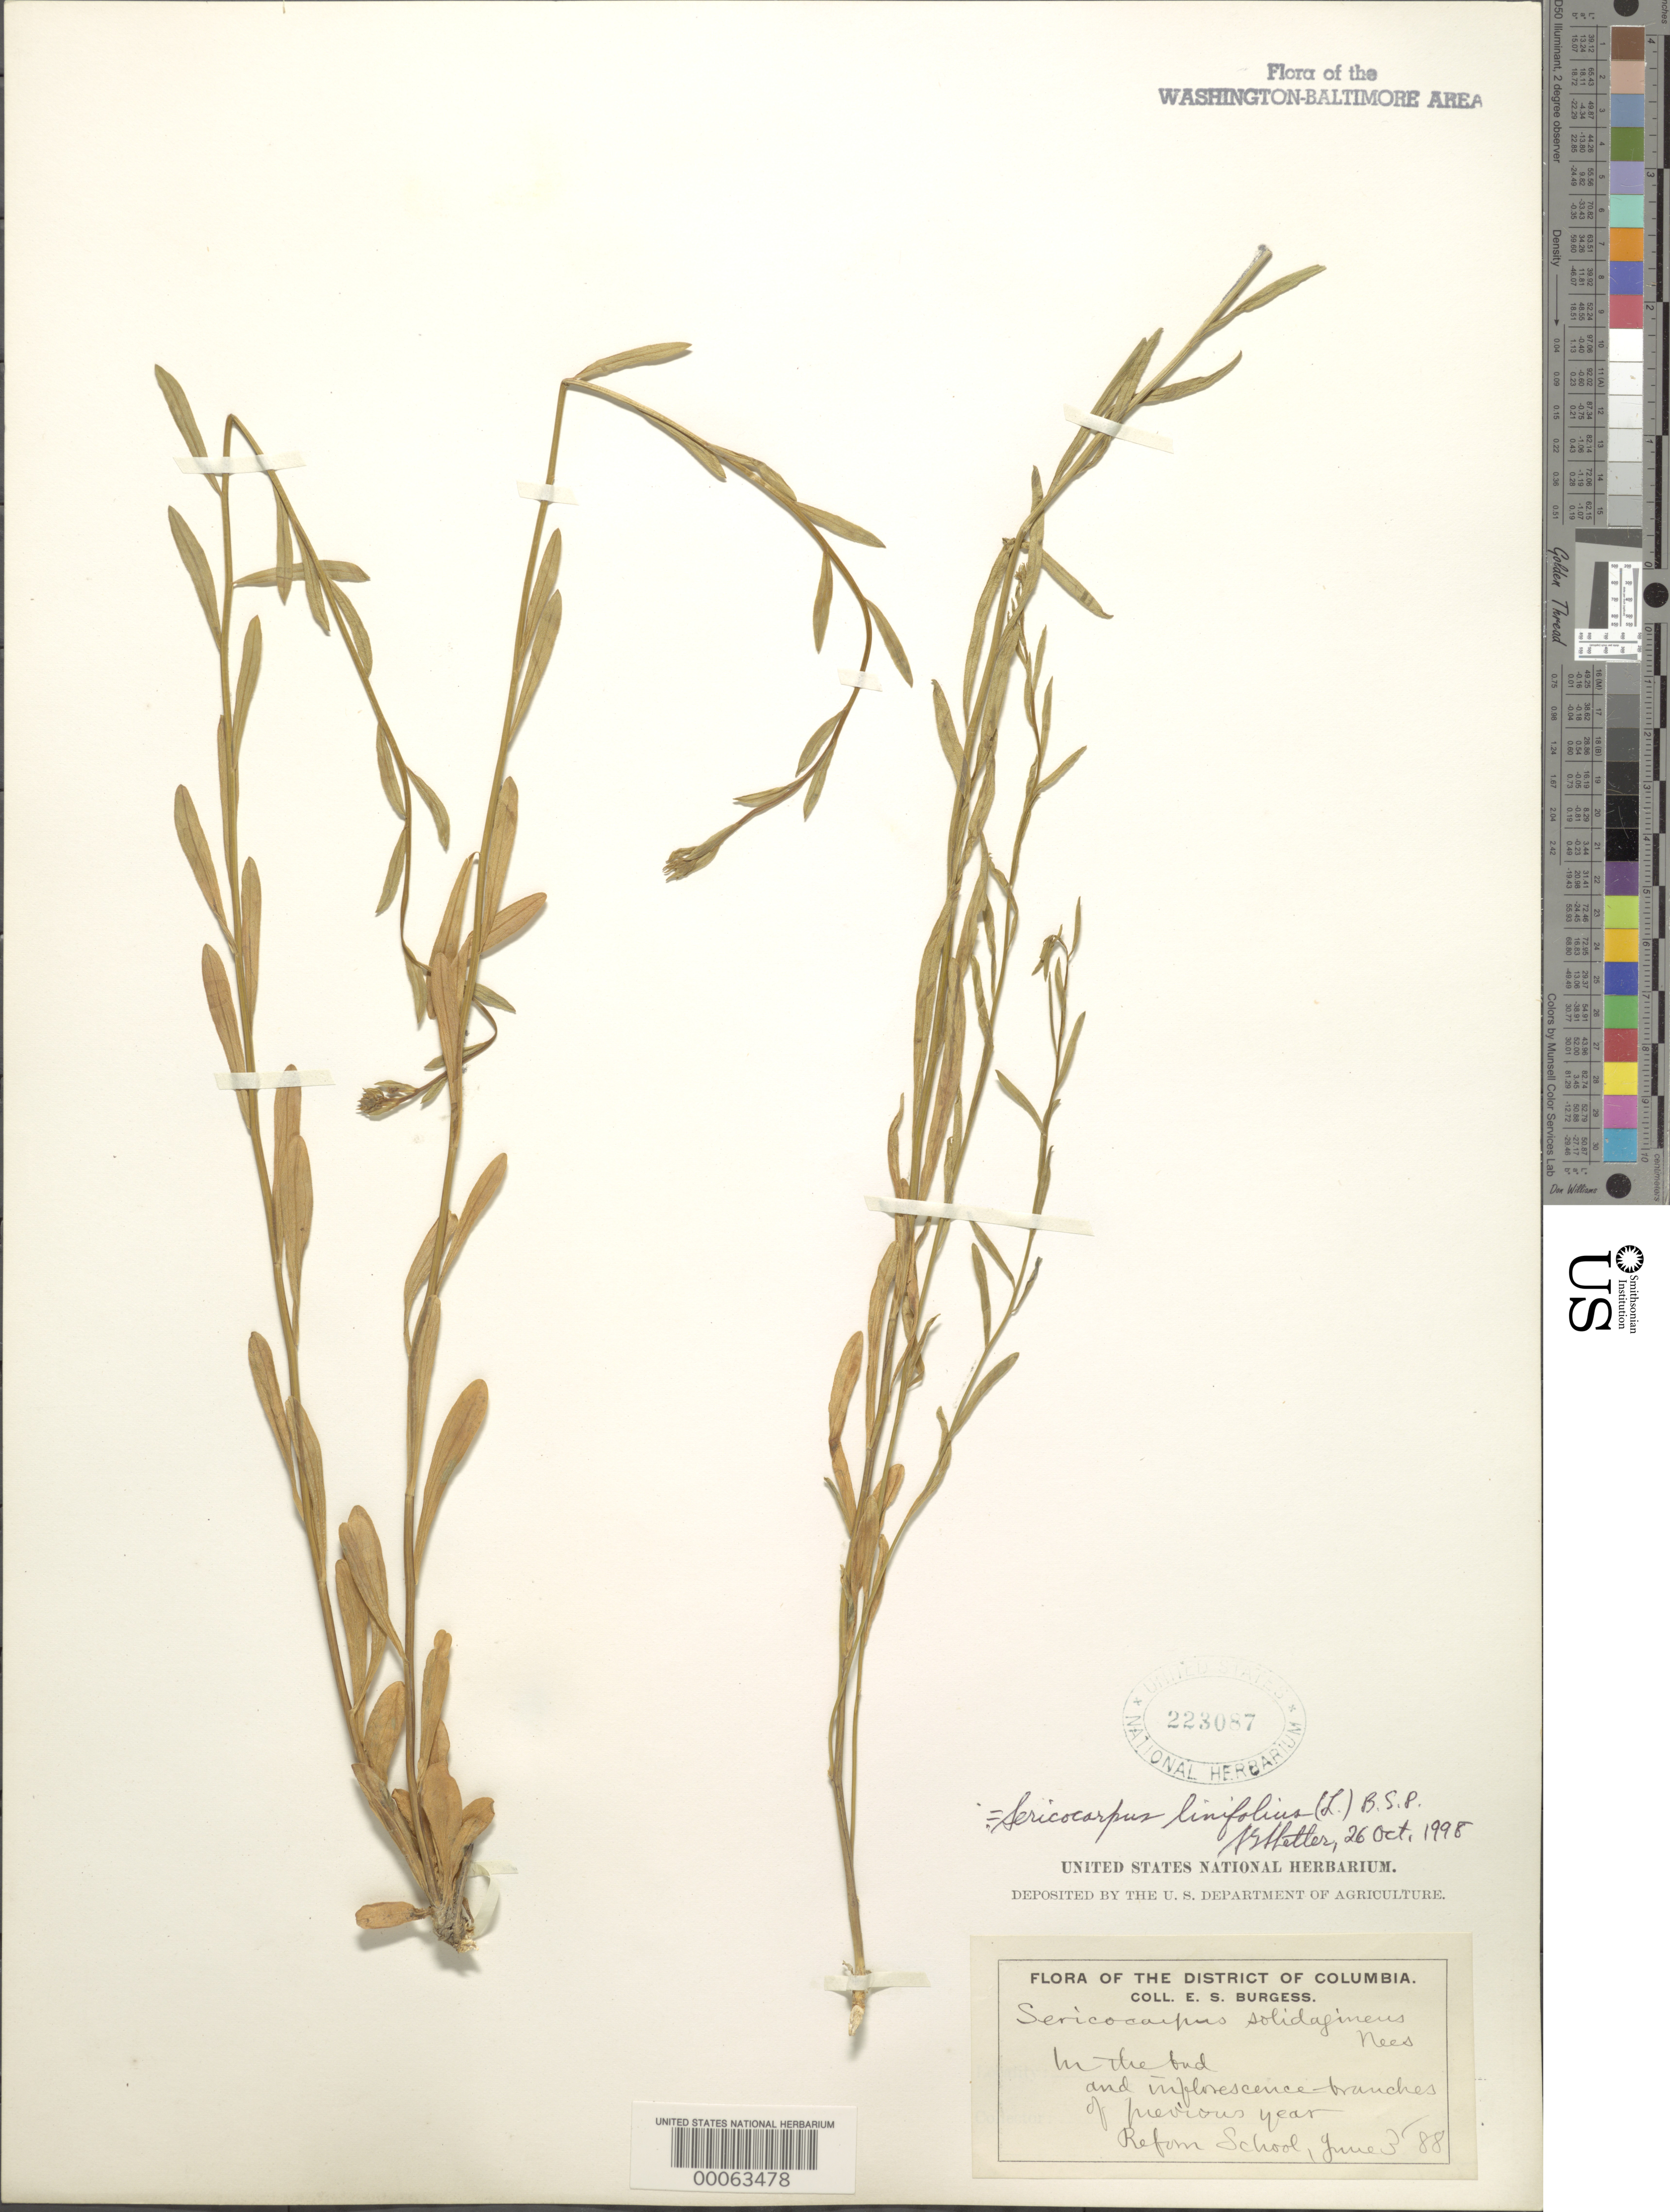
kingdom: Plantae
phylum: Tracheophyta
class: Magnoliopsida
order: Asterales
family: Asteraceae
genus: Sericocarpus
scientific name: Sericocarpus linifolius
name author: (L.) Britton, Stearns & Poggenb.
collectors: E. Burgess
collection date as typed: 03 Jun 1888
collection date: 1888-06-03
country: United States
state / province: District of Columbia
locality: Reform School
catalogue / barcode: US 223087